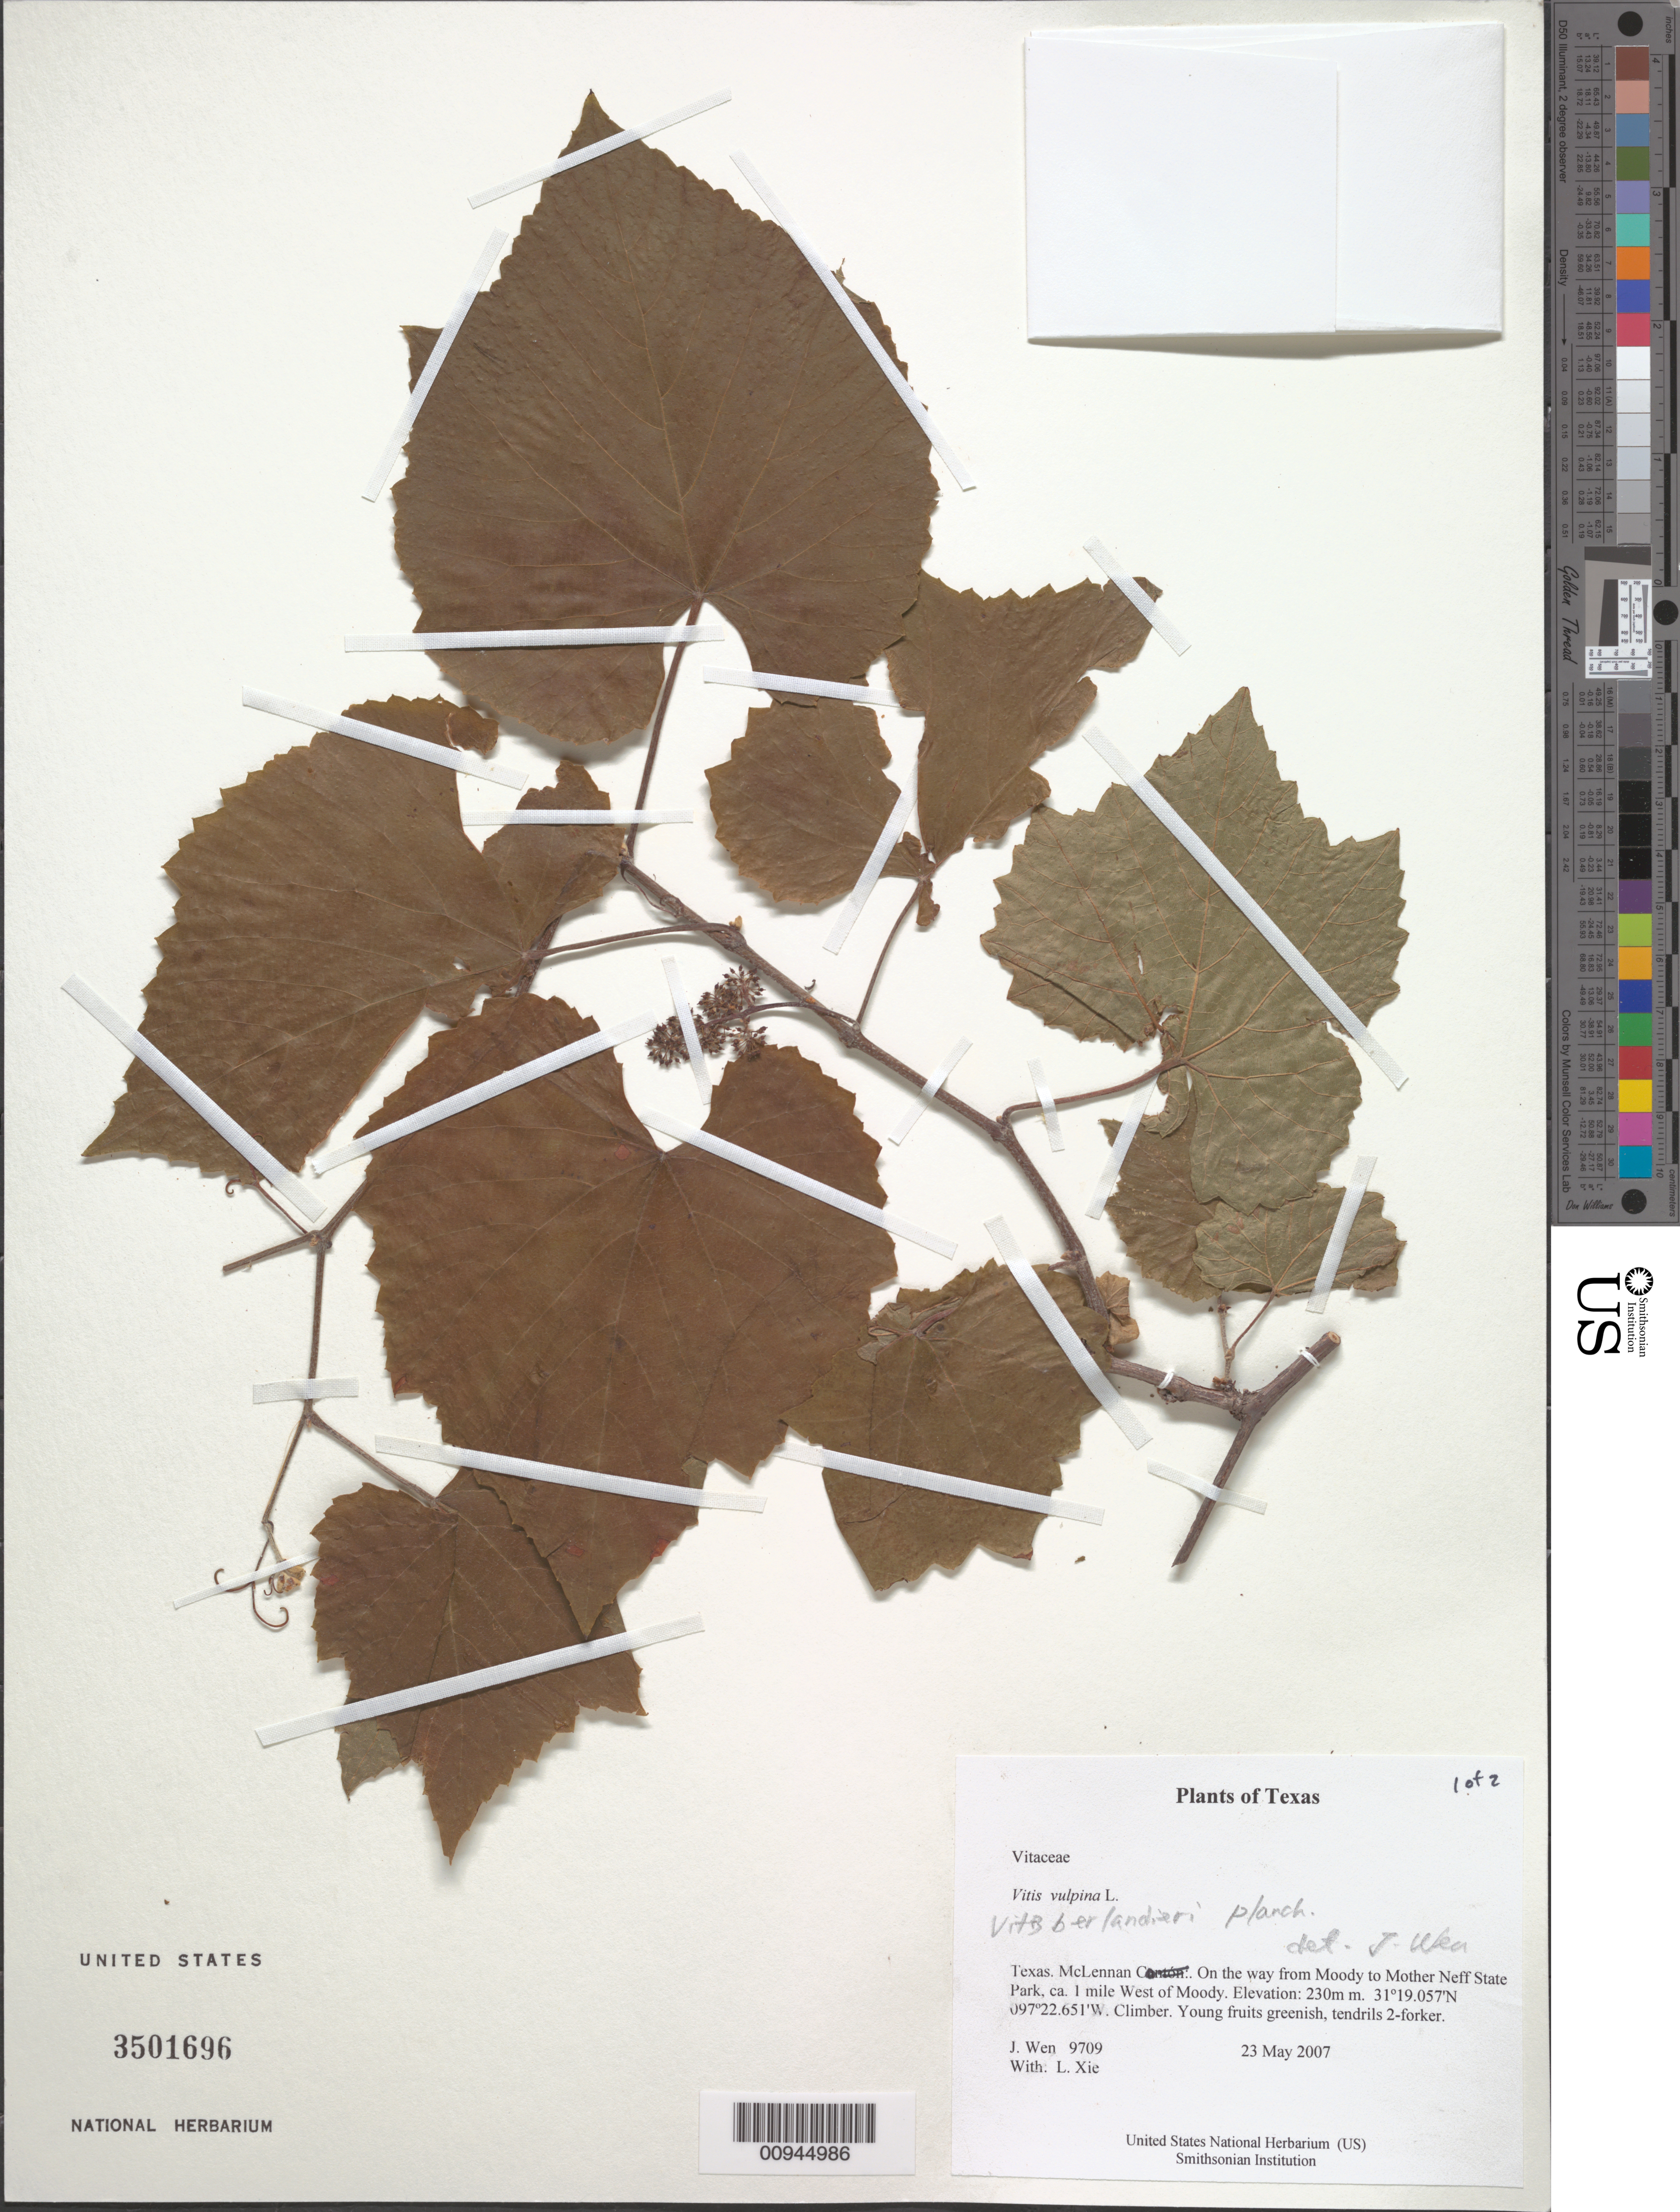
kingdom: Plantae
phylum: Tracheophyta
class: Magnoliopsida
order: Vitales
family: Vitaceae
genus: Vitis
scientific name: Vitis berlandieri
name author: Planch.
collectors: J. Wen & L. Xie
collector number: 9709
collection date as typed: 23 May 2007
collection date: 2007-05-23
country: United States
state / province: Texas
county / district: McLennan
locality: On the way from Moody to Mother Neff State Park, ca. 1 mile West of Moody.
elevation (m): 230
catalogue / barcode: US 3501696